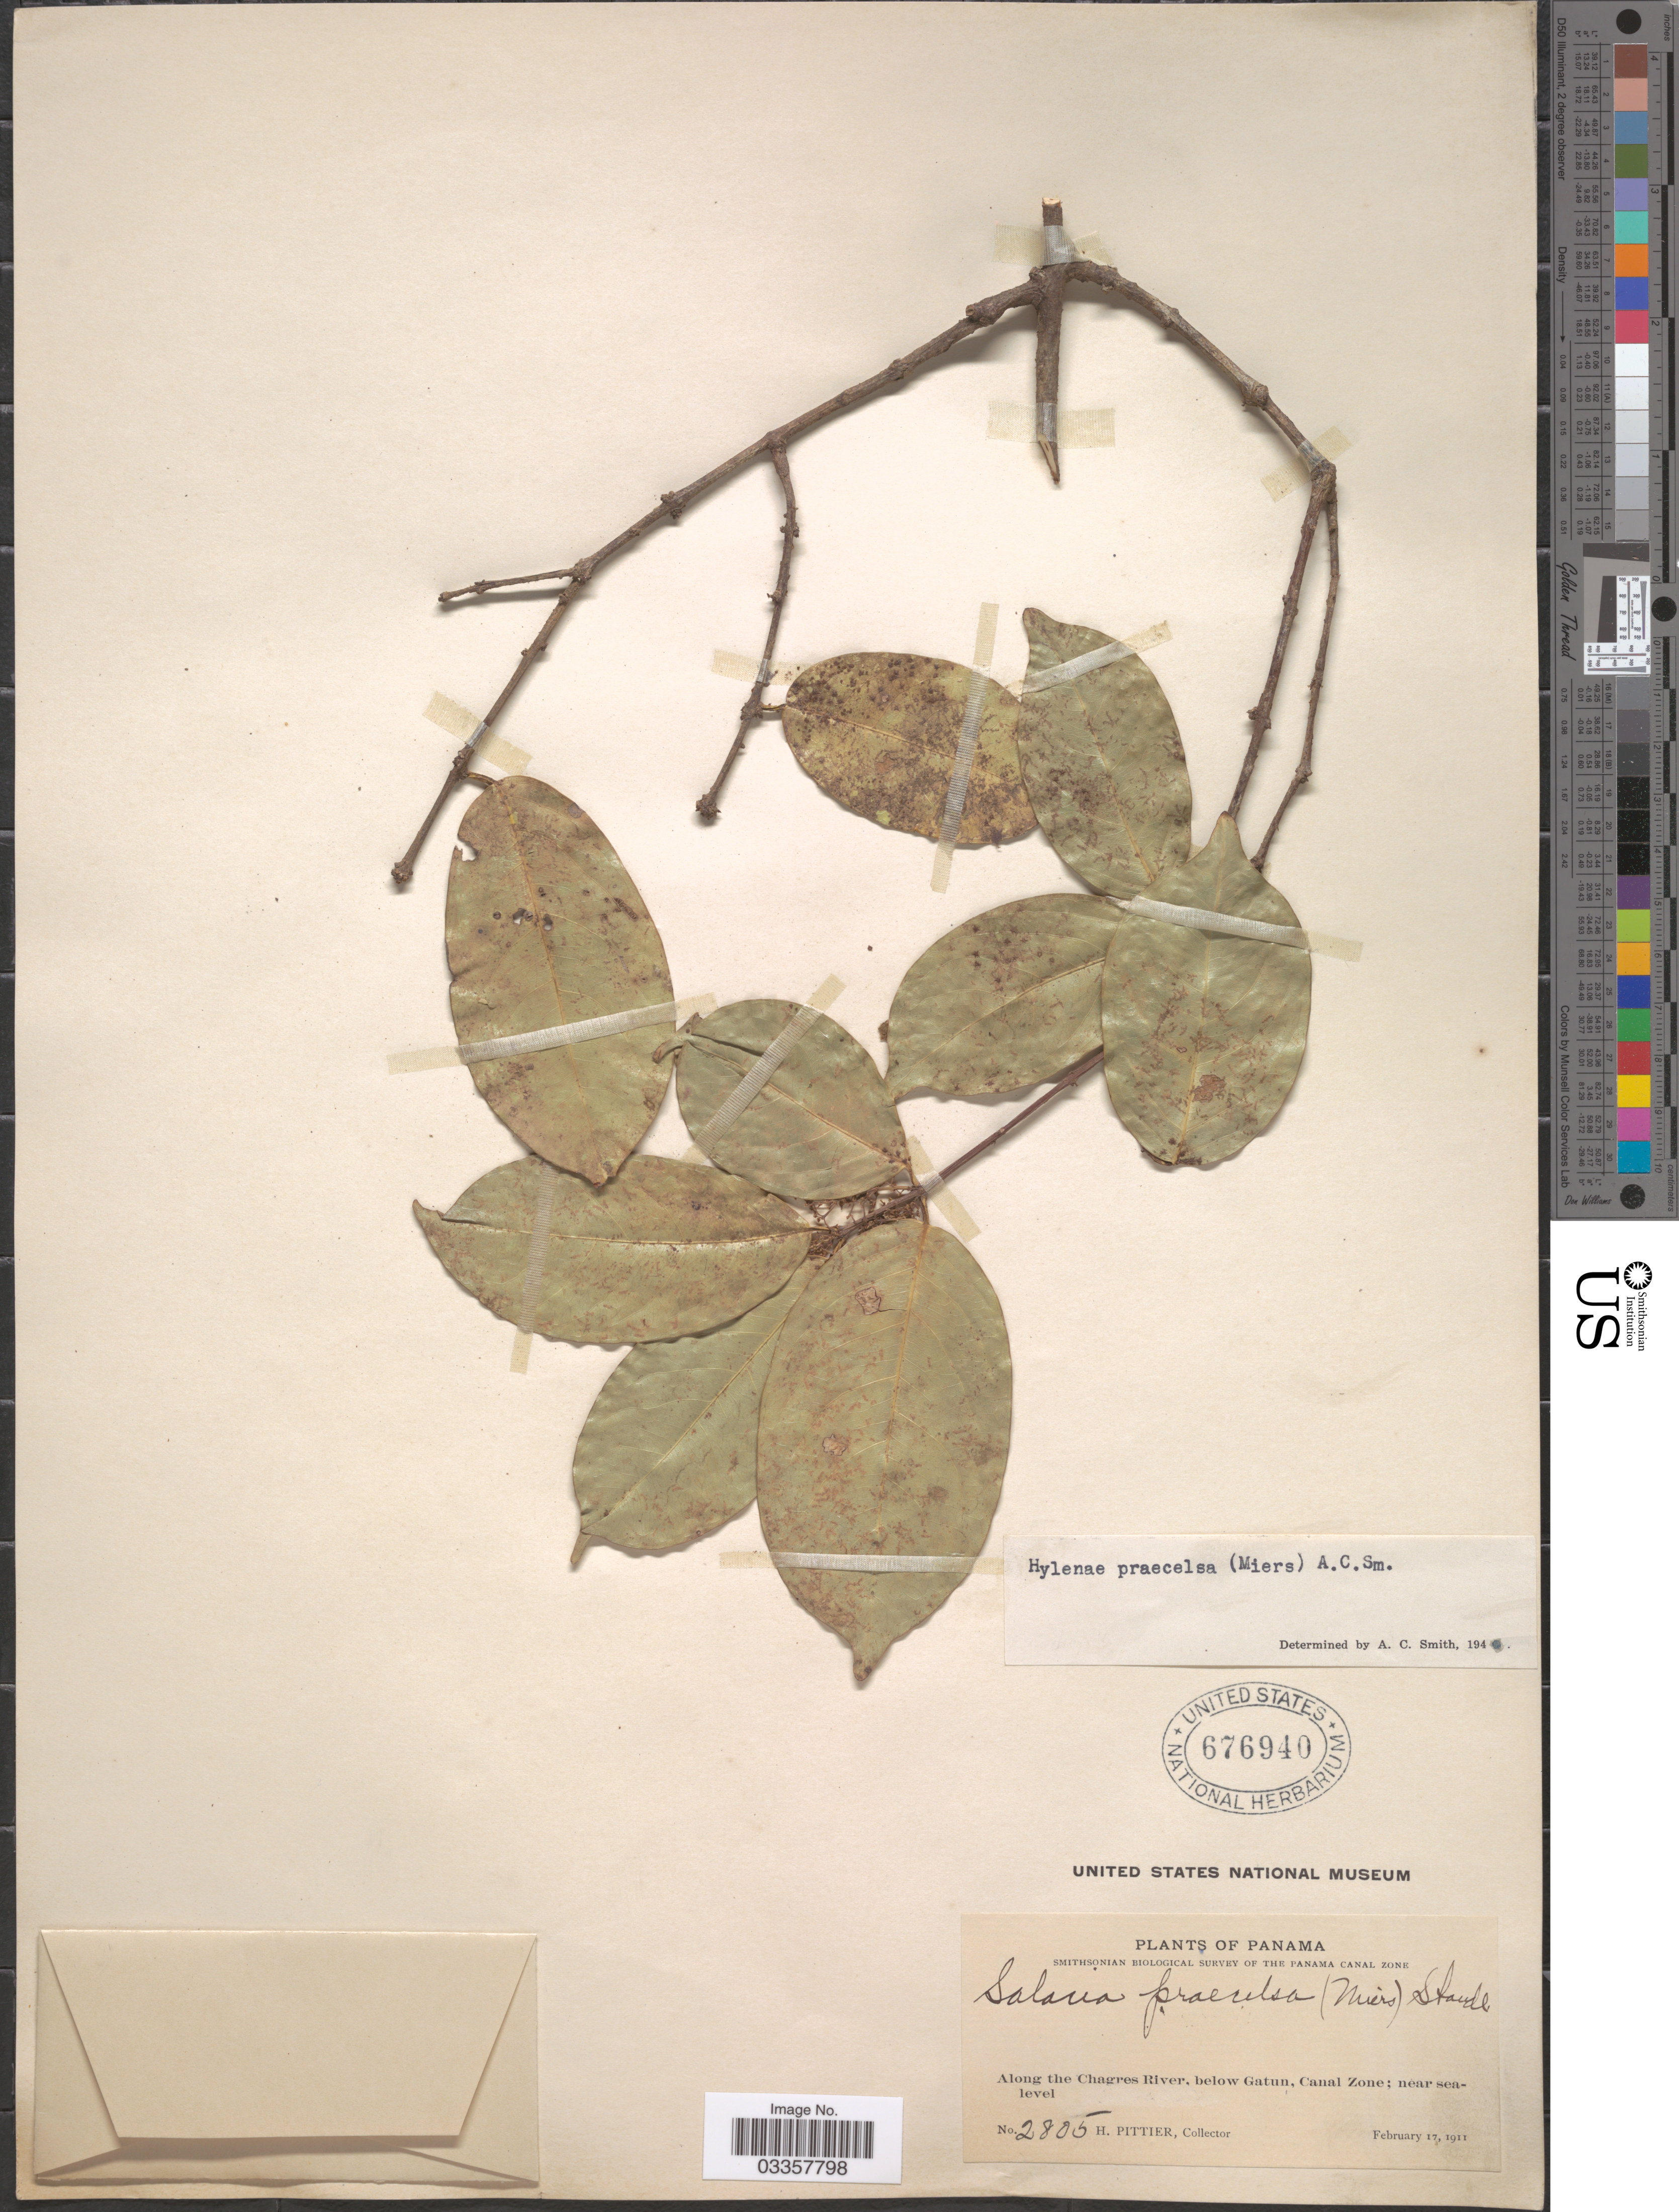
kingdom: Plantae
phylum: Tracheophyta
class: Magnoliopsida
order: Celastrales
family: Celastraceae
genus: Hylenaea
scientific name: Hylenaea praecelsa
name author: (Miers) A.C. Sm.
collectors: H. F. Pittier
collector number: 2805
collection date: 1911-02-17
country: Panama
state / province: Colón / Panamá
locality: Along the Chagres River, below Gatun, Canal Zone.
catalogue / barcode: US 676940